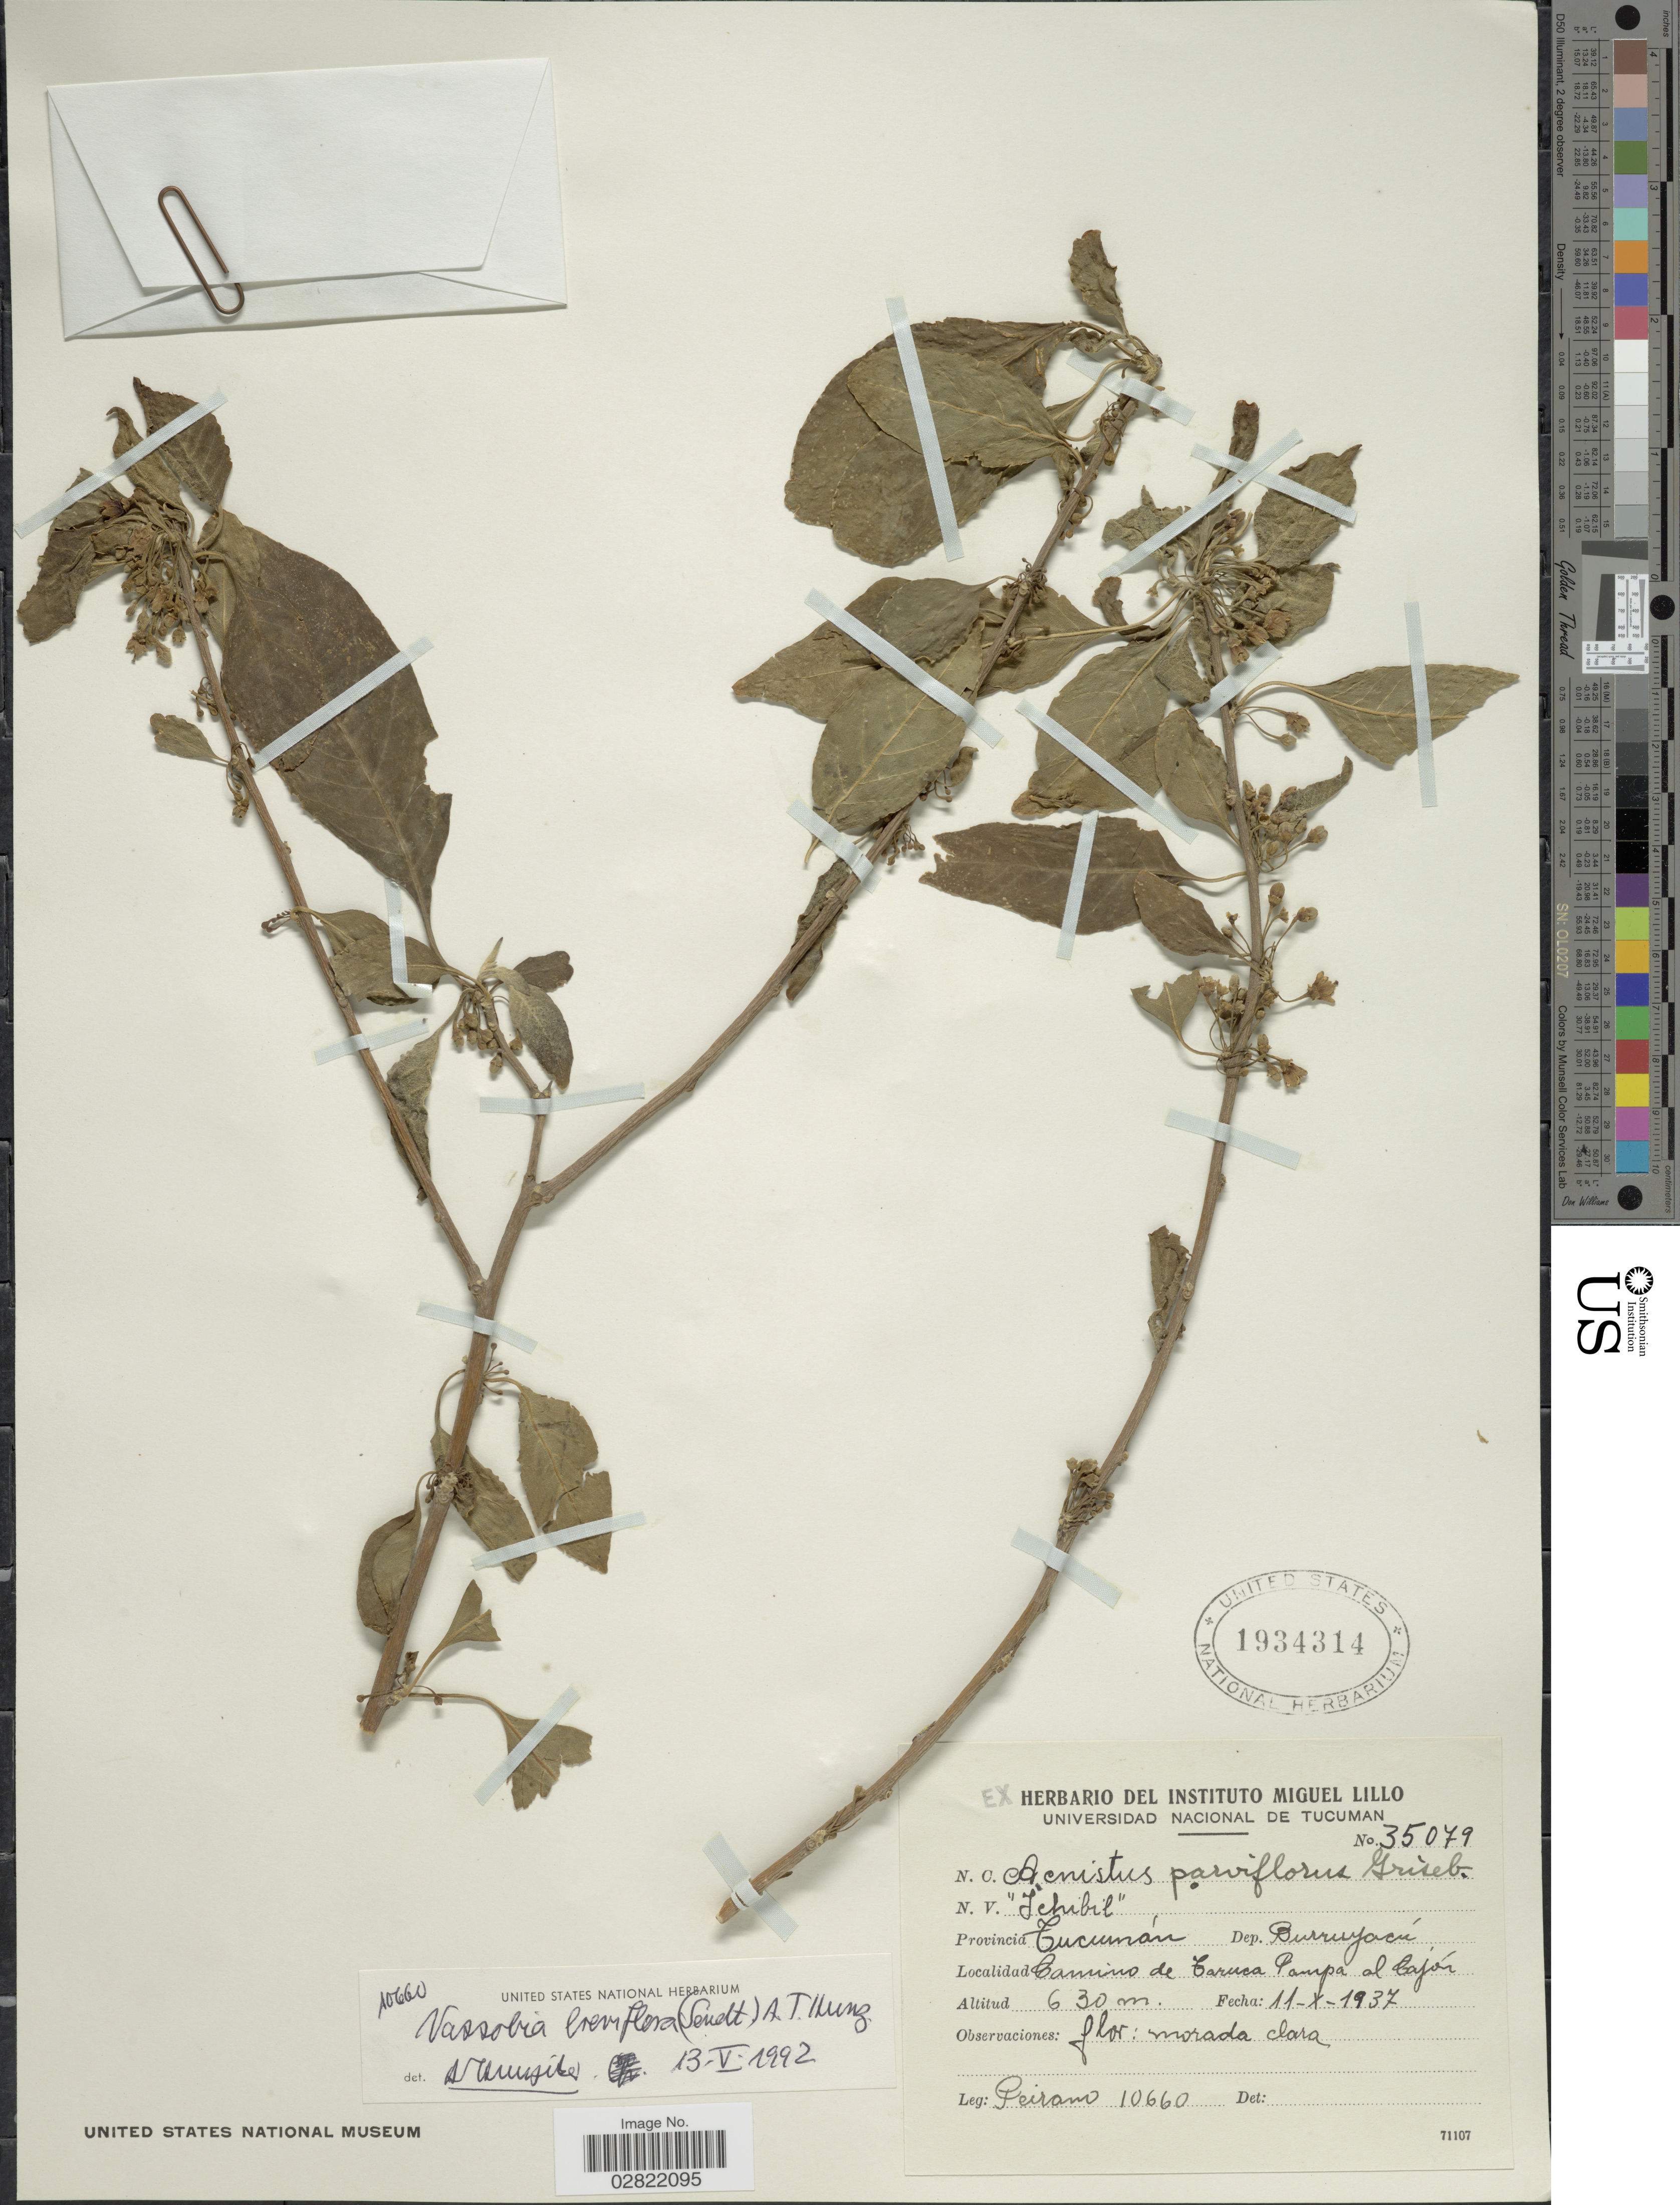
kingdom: Plantae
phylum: Tracheophyta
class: Magnoliopsida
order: Solanales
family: Solanaceae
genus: Vassobia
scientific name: Vassobia breviflora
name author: (Sendt.) Hunz.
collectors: Peirano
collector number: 10660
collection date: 1937-10-11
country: Argentina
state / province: Tucuman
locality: Provincia Tucumán, Dep. Burruyacú, Camino de Taruca Pampa al Cajón.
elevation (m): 630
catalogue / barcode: US 1934314